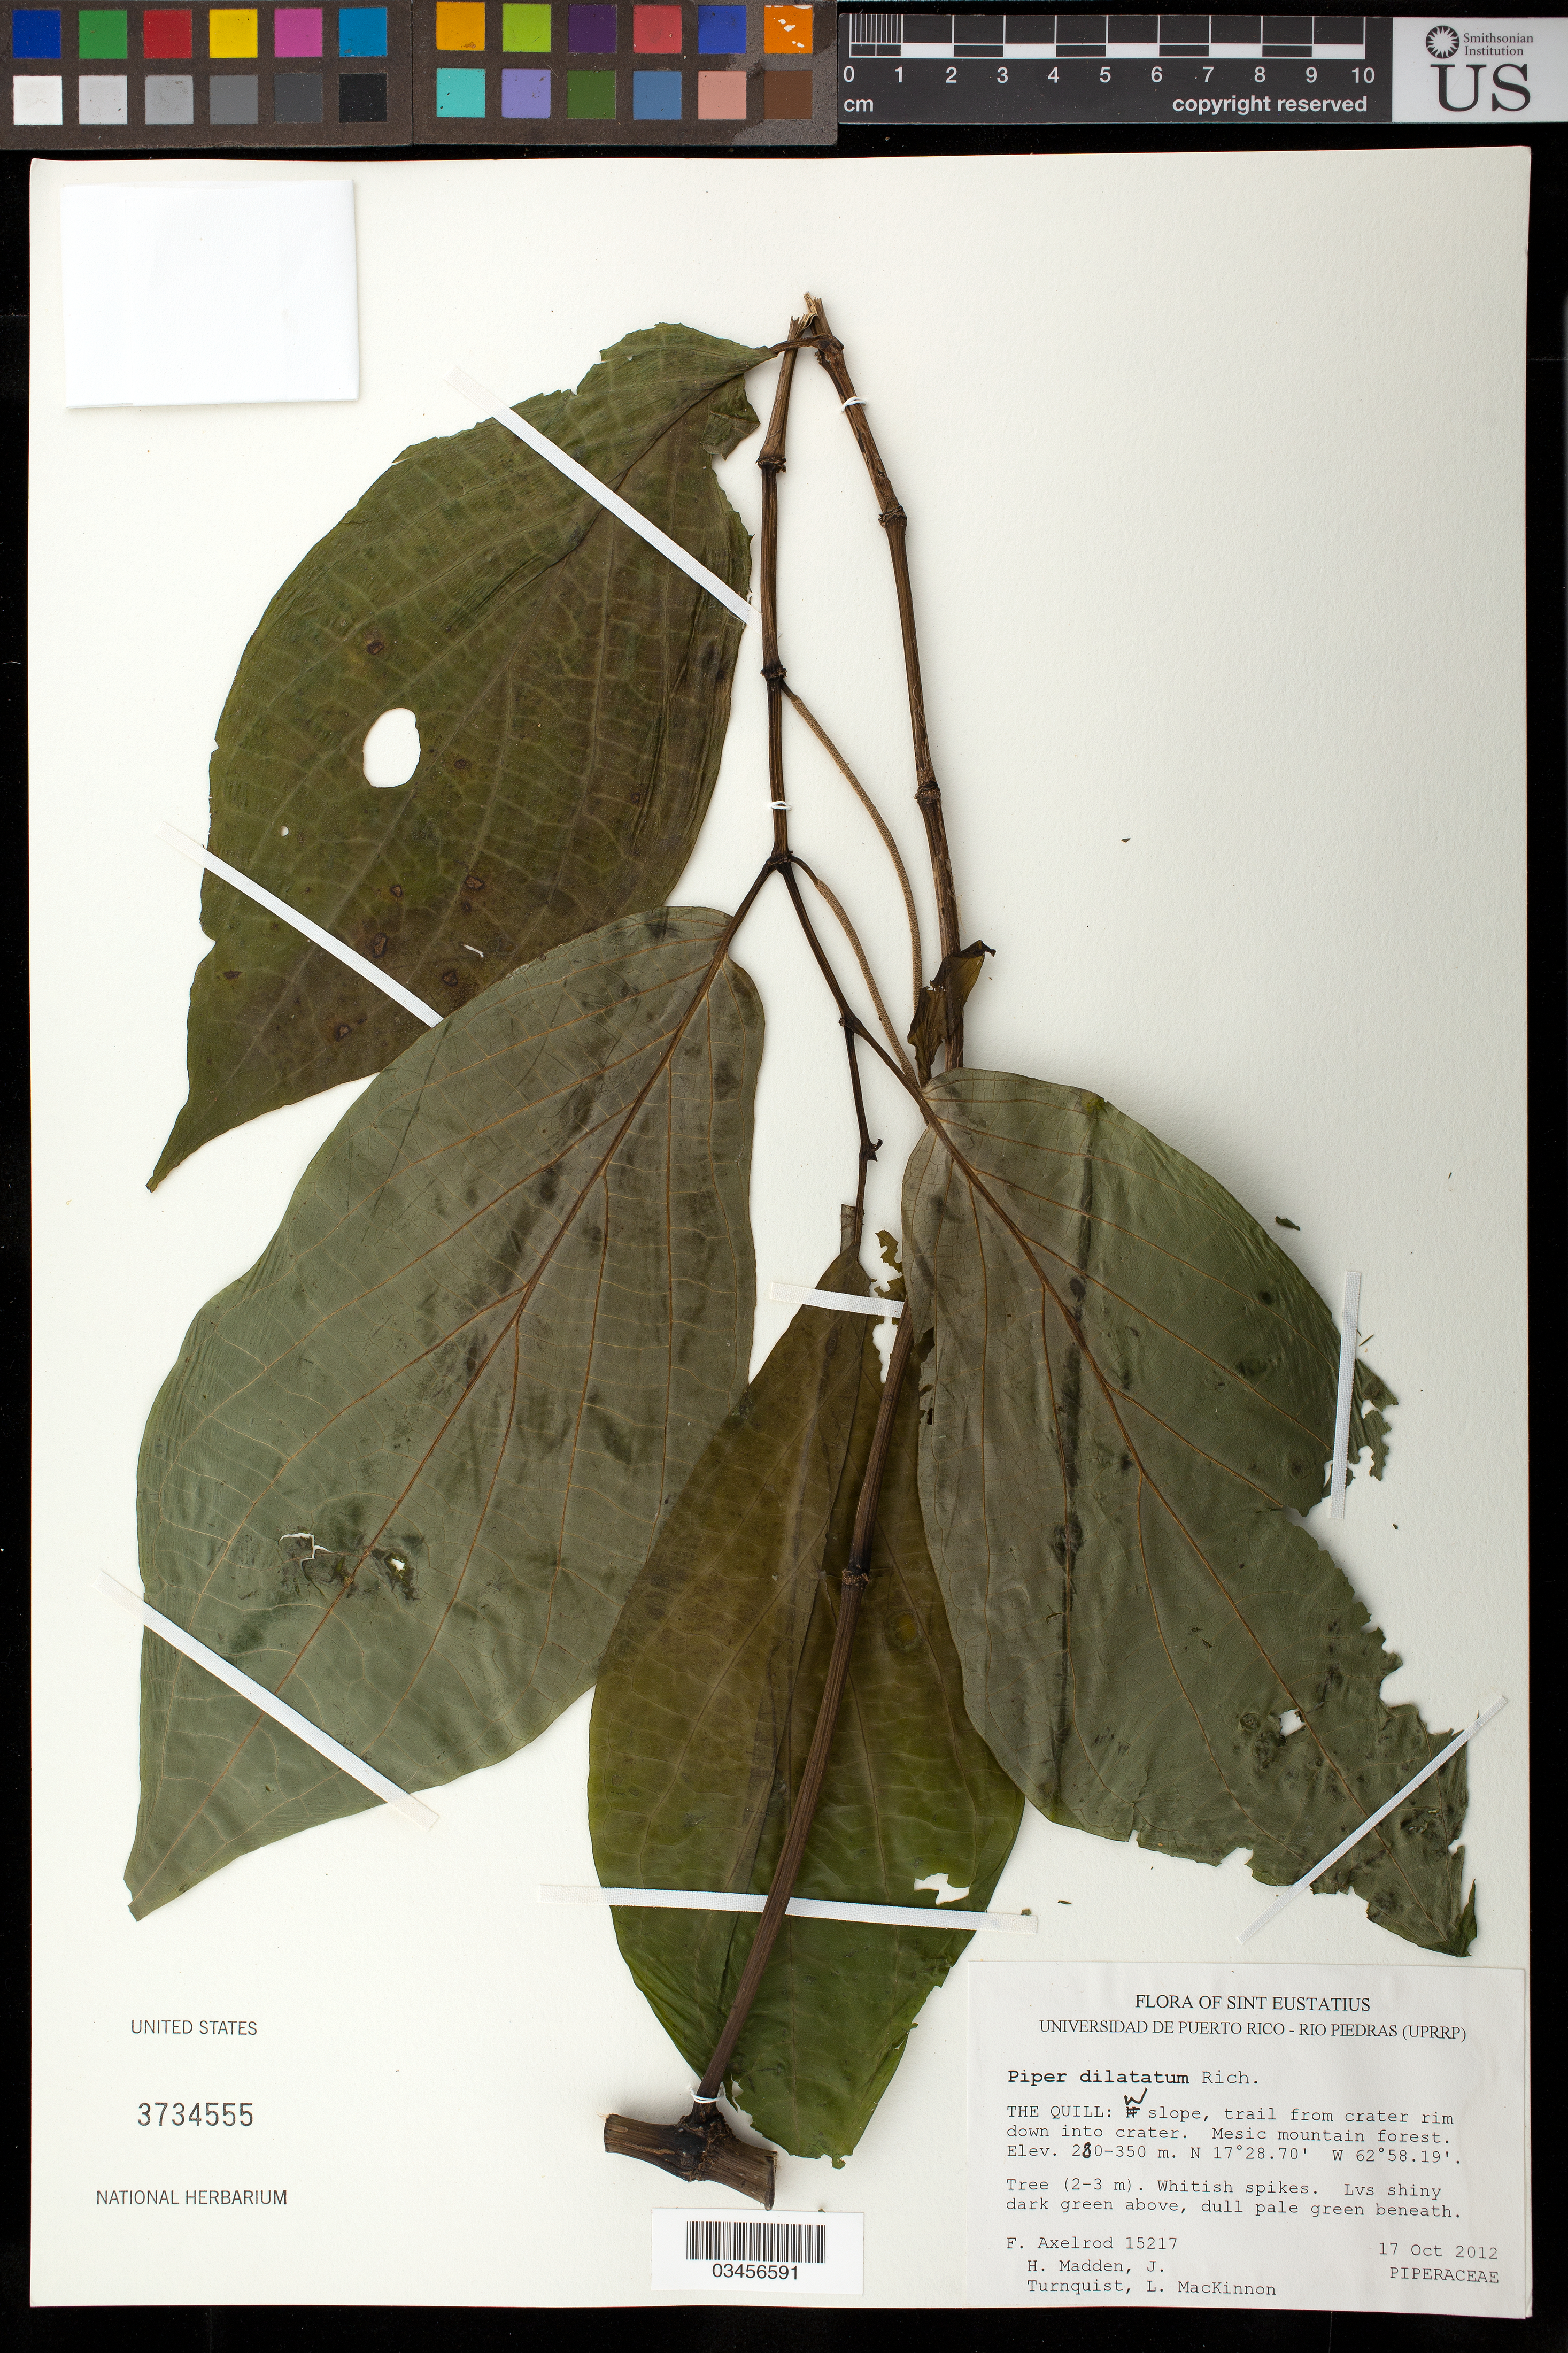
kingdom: Plantae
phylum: Tracheophyta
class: Magnoliopsida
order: Piperales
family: Piperaceae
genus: Piper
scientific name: Piper dilatatum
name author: Rich.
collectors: F. S. Axelrod, H. Madden, J. Turnquist & L. MacKinnon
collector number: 15217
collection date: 2012-10-17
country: Netherlands Antilles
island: Sint Eustatius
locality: The Quill: W slope, trail from crater rim down into crater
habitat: Mesic mountain forest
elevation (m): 280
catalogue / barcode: US 3734555